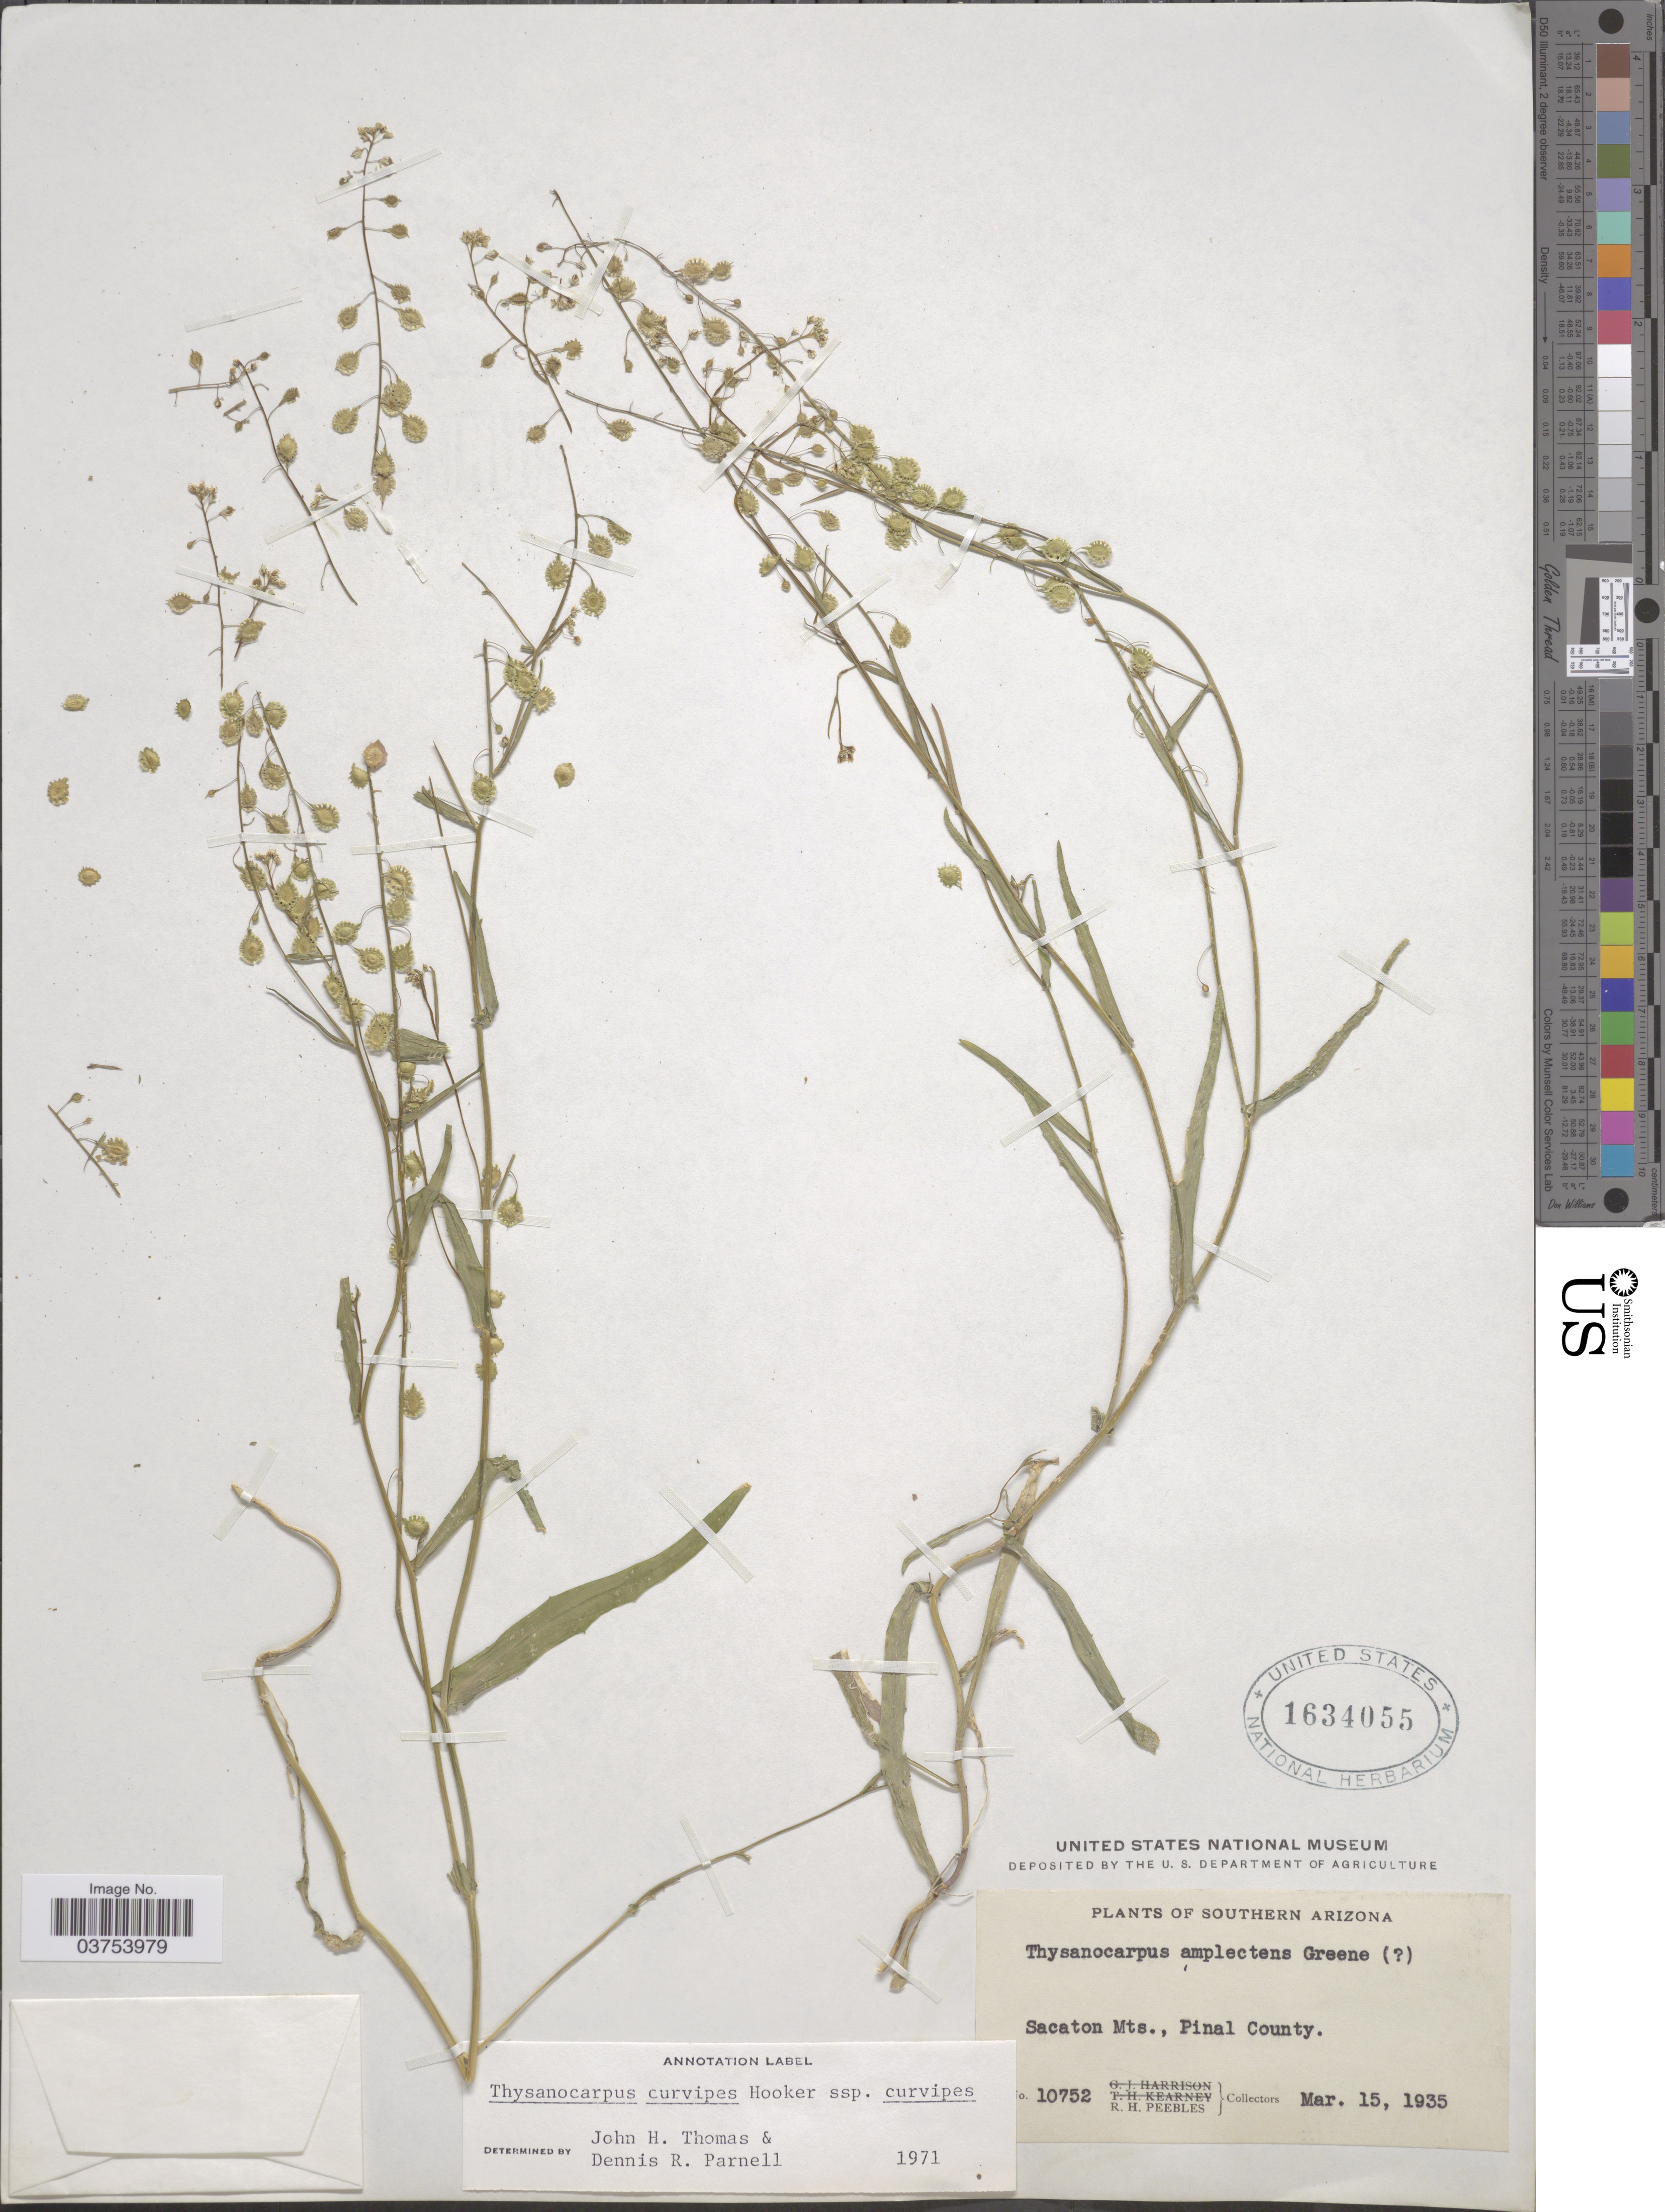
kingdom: Plantae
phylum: Tracheophyta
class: Magnoliopsida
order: Brassicales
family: Brassicaceae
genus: Thysanocarpus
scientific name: Thysanocarpus curvipes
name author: Hook.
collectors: R. H. Peebles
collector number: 10752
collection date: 1935-03-15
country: United States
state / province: Arizona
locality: Southern Arizona. Sacaton Mts., Pinal County.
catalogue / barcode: US 1634055